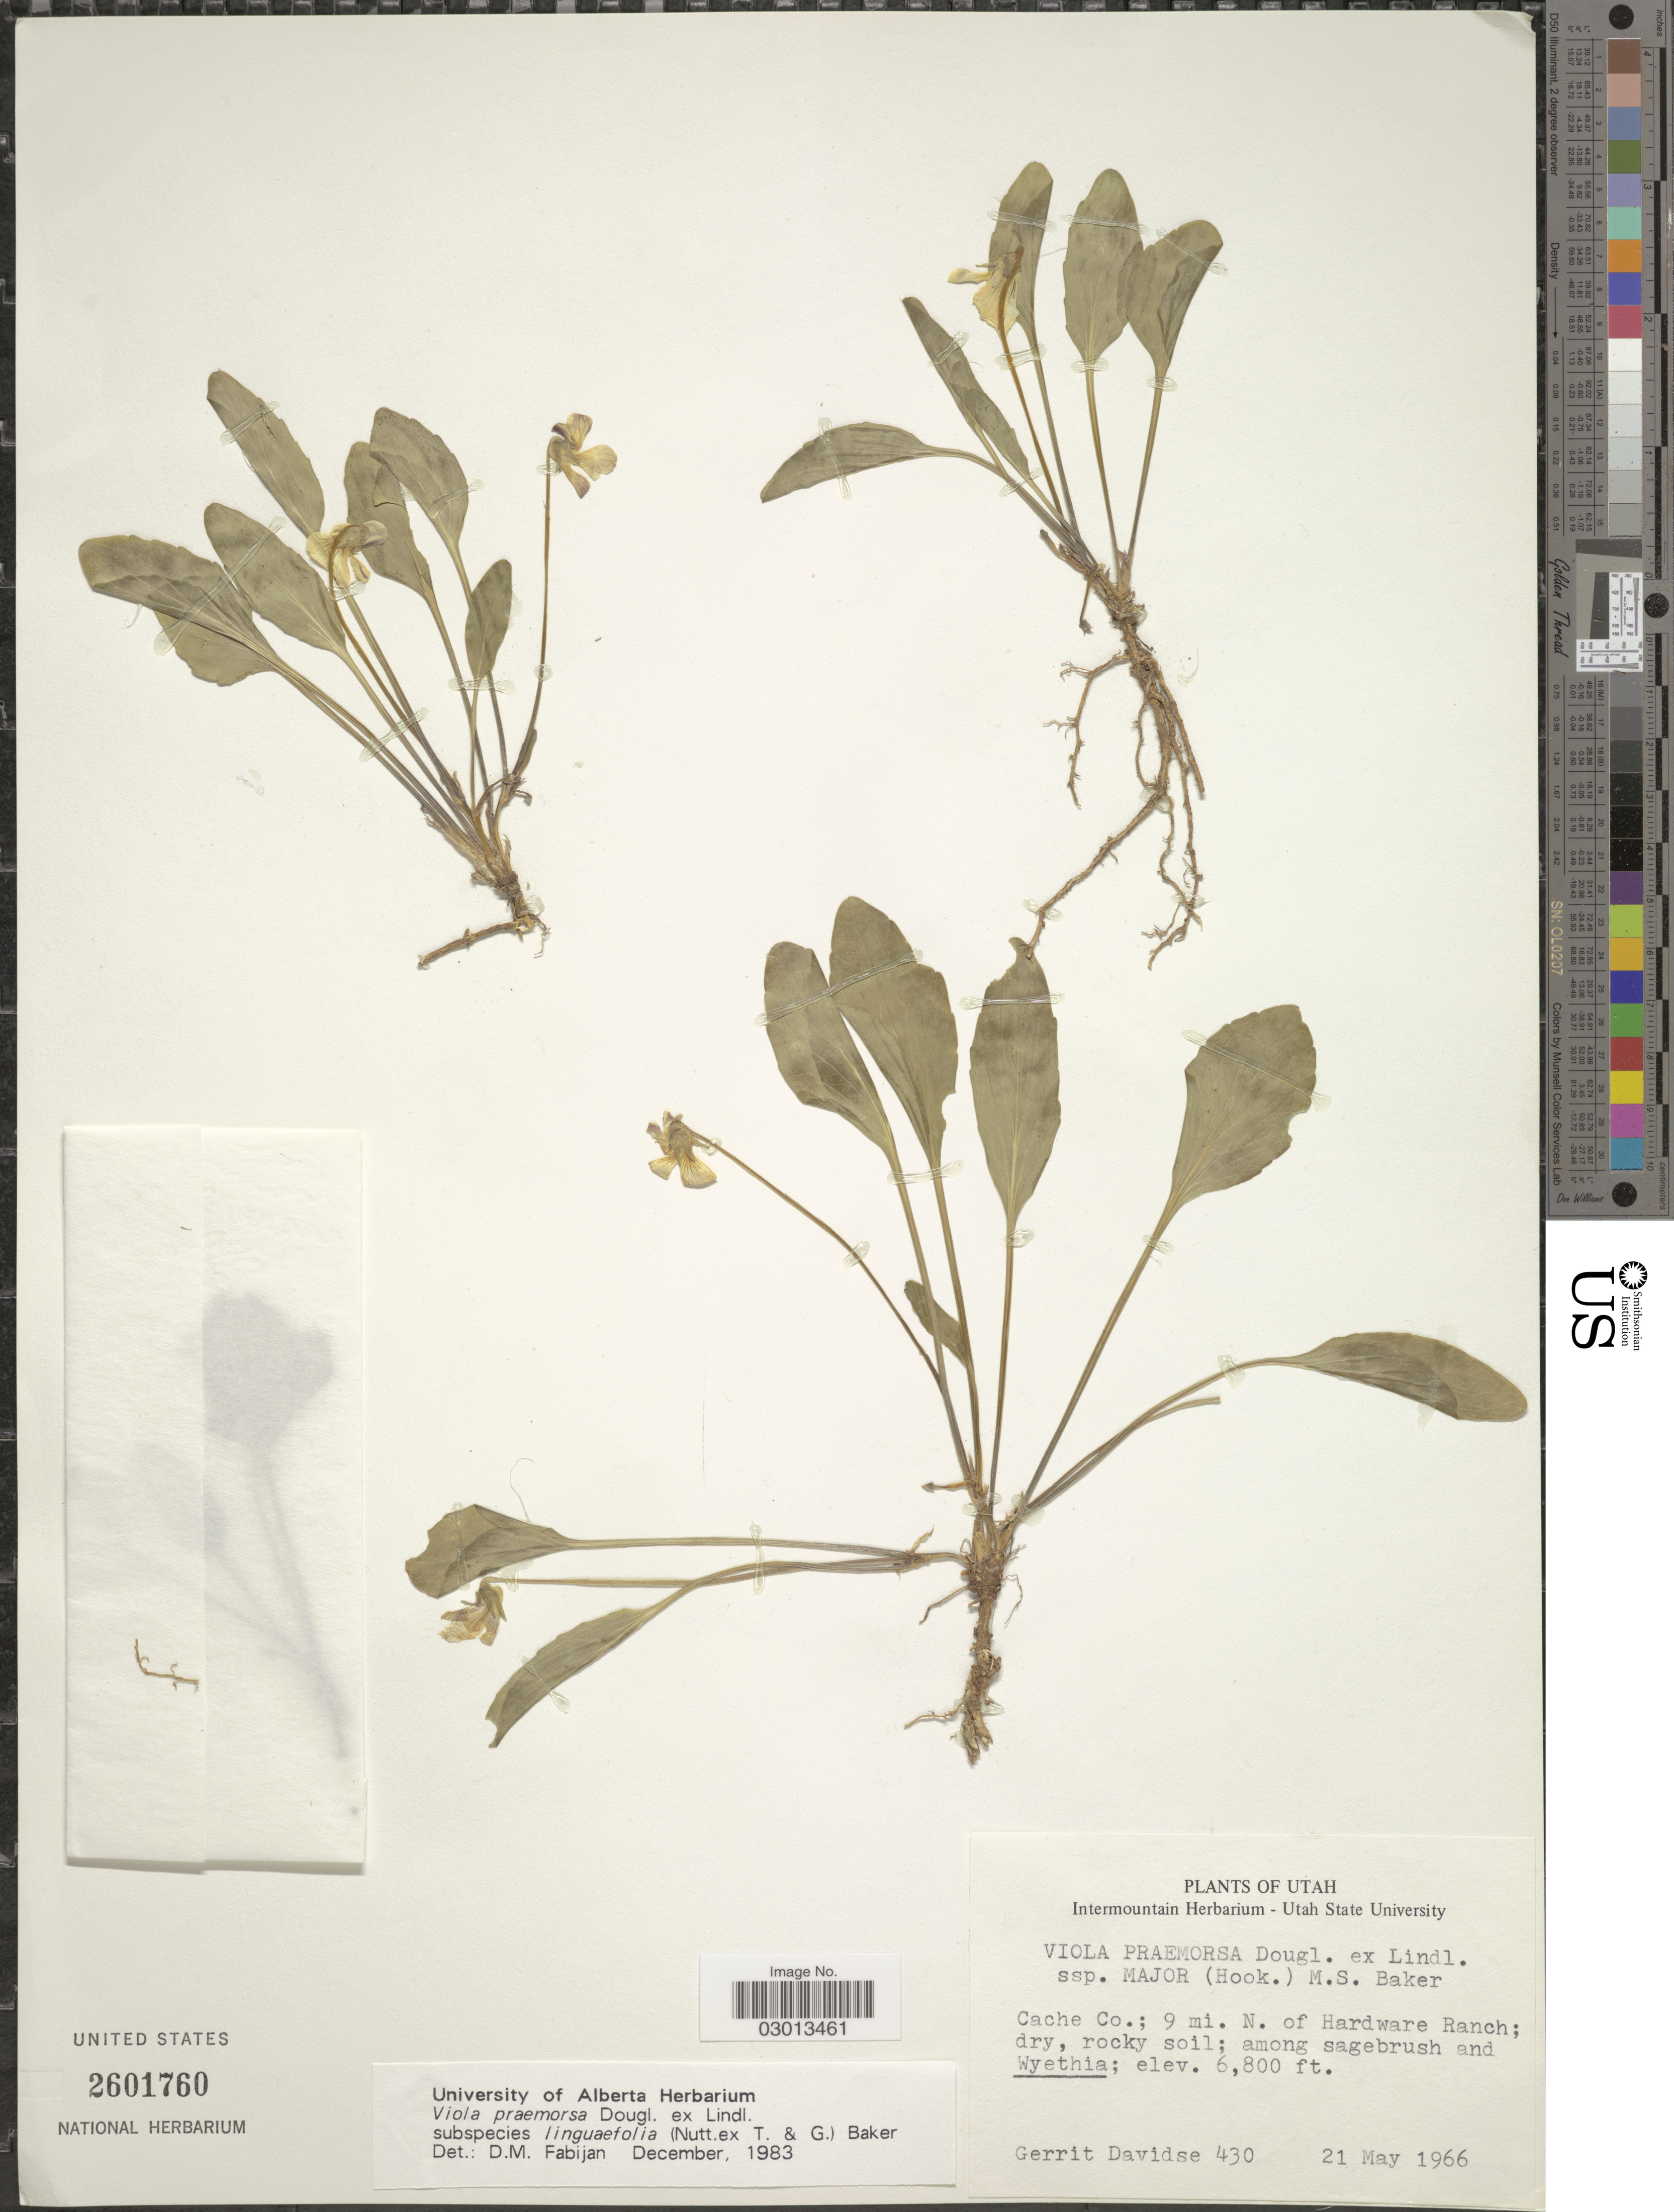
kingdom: Plantae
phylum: Tracheophyta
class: Magnoliopsida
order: Malpighiales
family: Violaceae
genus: Viola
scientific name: Viola praemorsa subsp. linguifolia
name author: (Nutt.) M.S. Baker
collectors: G. Davidse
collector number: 430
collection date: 1966-05-21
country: United States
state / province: Utah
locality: Cache Co.: 9 mi. N. of Hardware Ranch.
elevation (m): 2073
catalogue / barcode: US 2601760